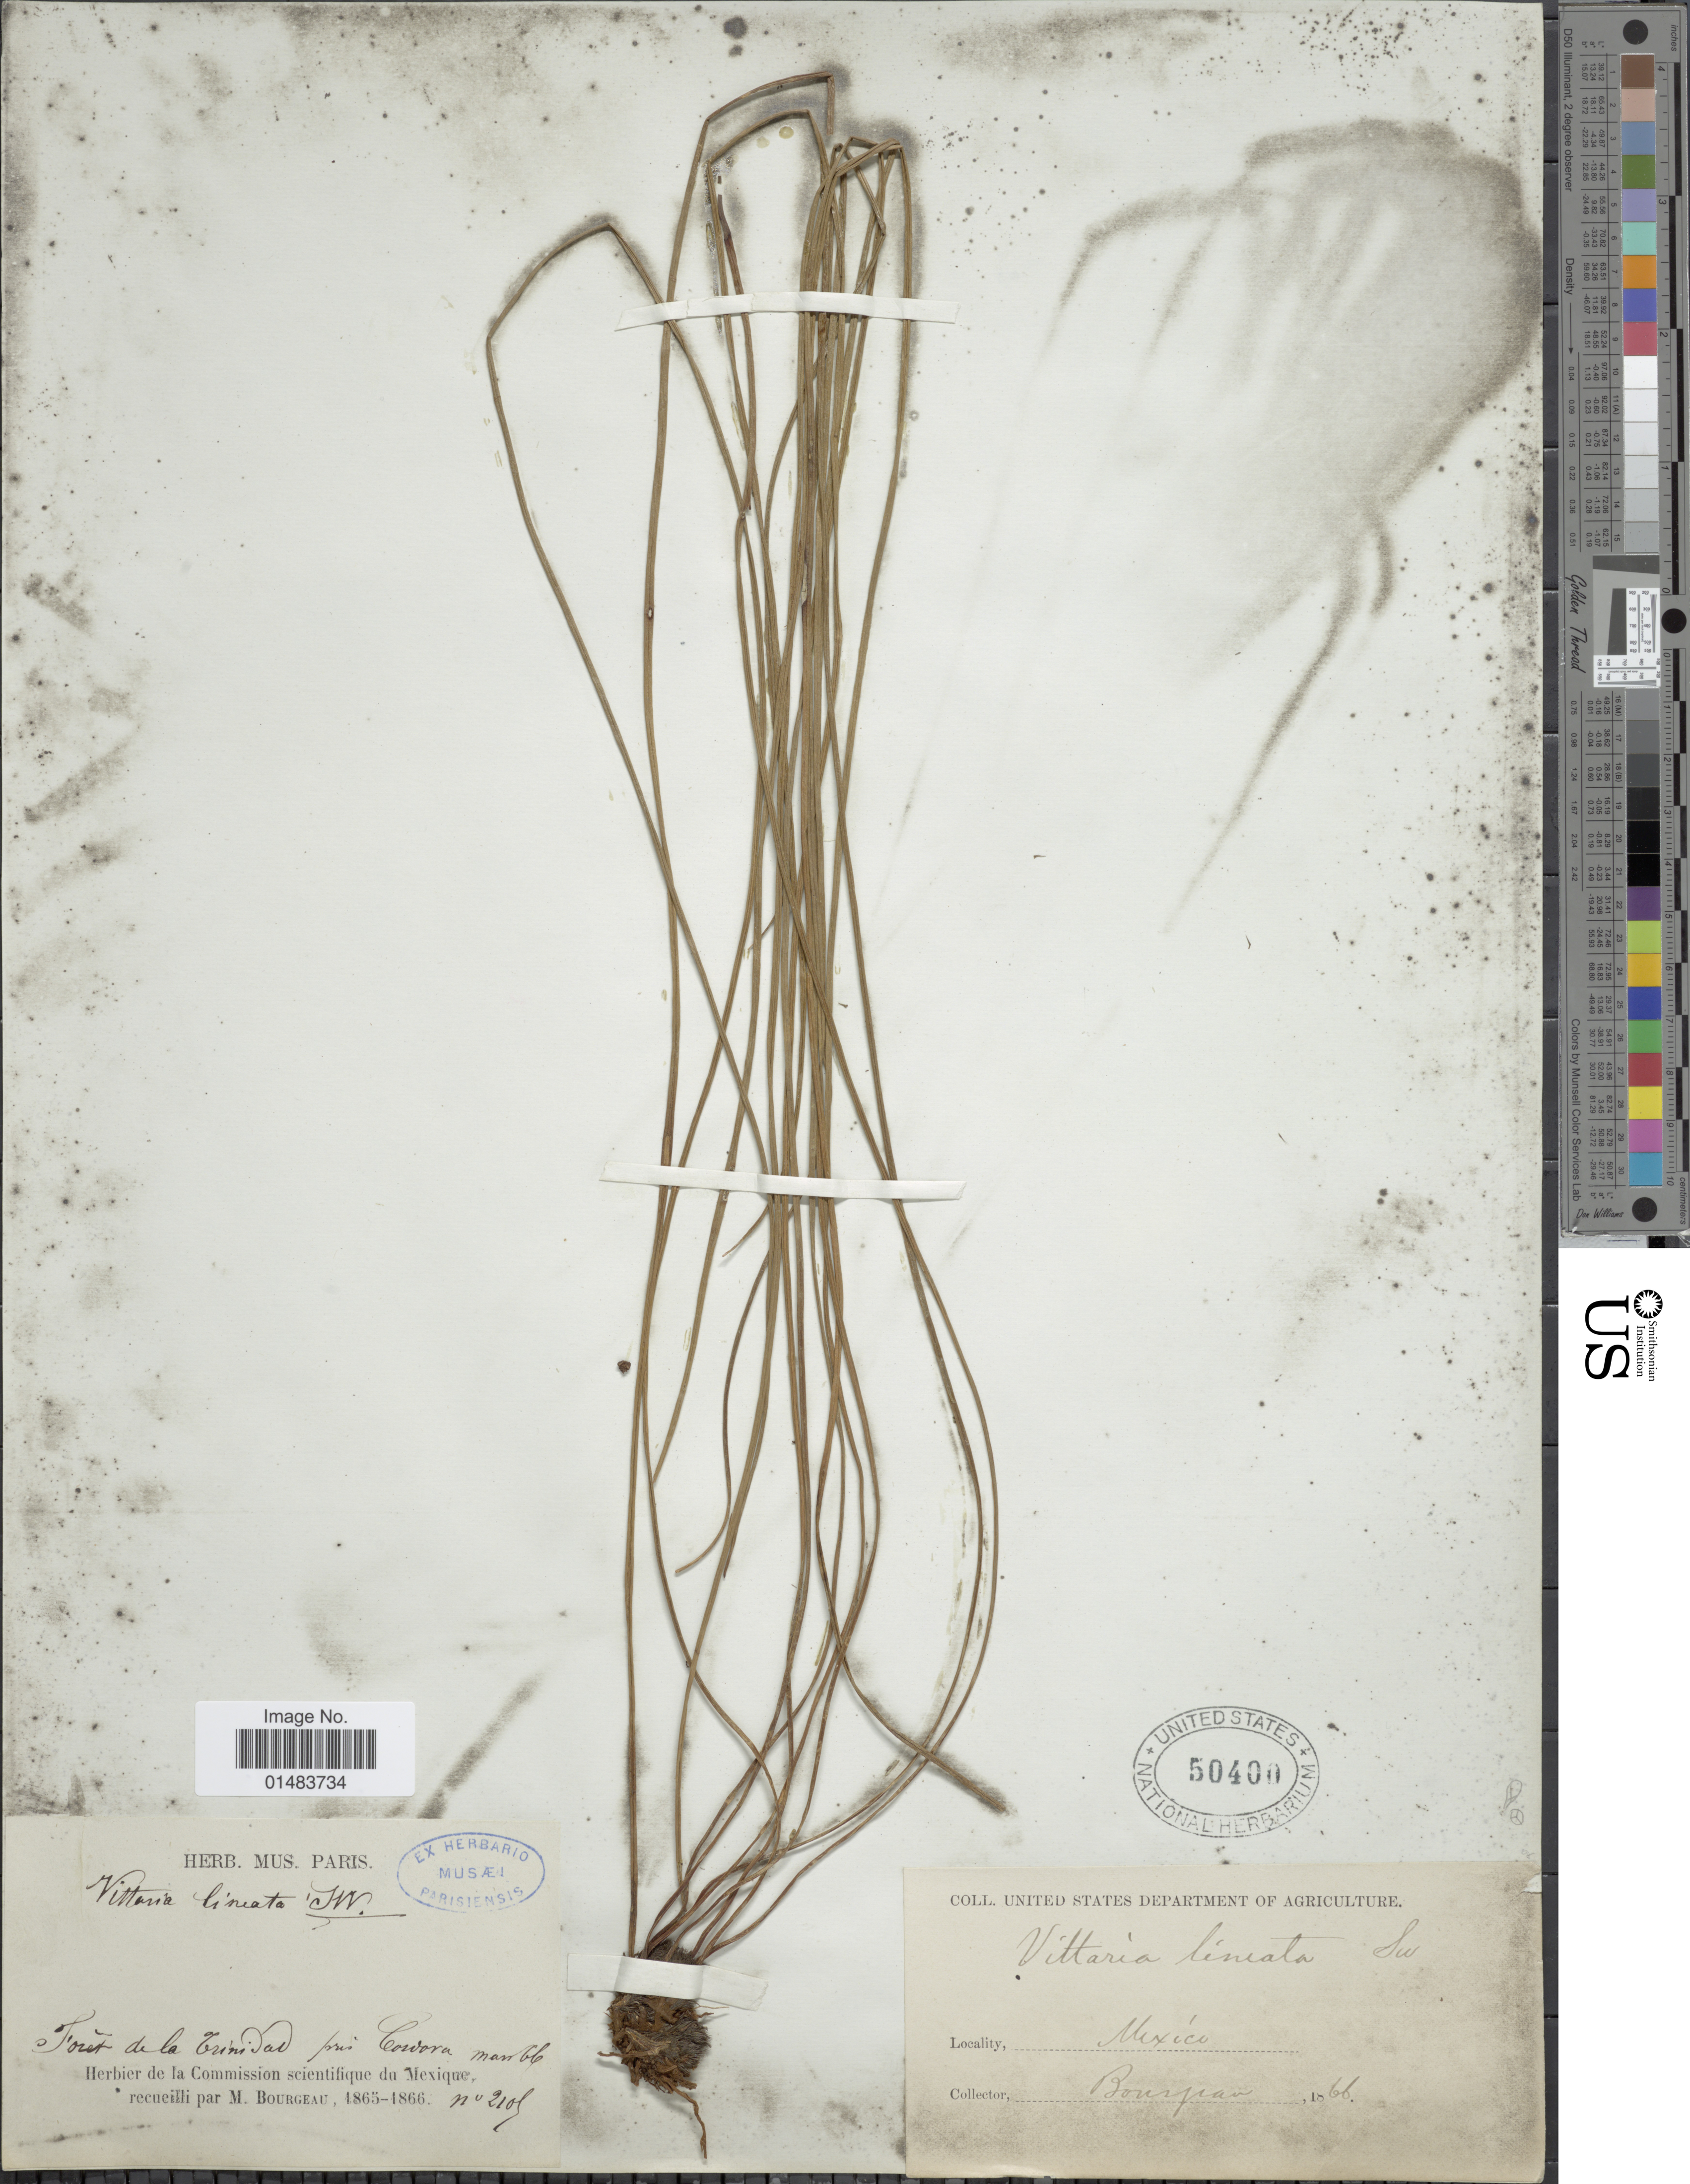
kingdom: Plantae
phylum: Tracheophyta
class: Polypodiopsida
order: Polypodiales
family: Pteridaceae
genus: Vittaria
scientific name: Vittaria lineata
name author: (L.) Sm.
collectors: M. Bourgeau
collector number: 2109*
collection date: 1865/1866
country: Mexico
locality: Forêt de la Trinidad près Cordova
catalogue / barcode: US 50400